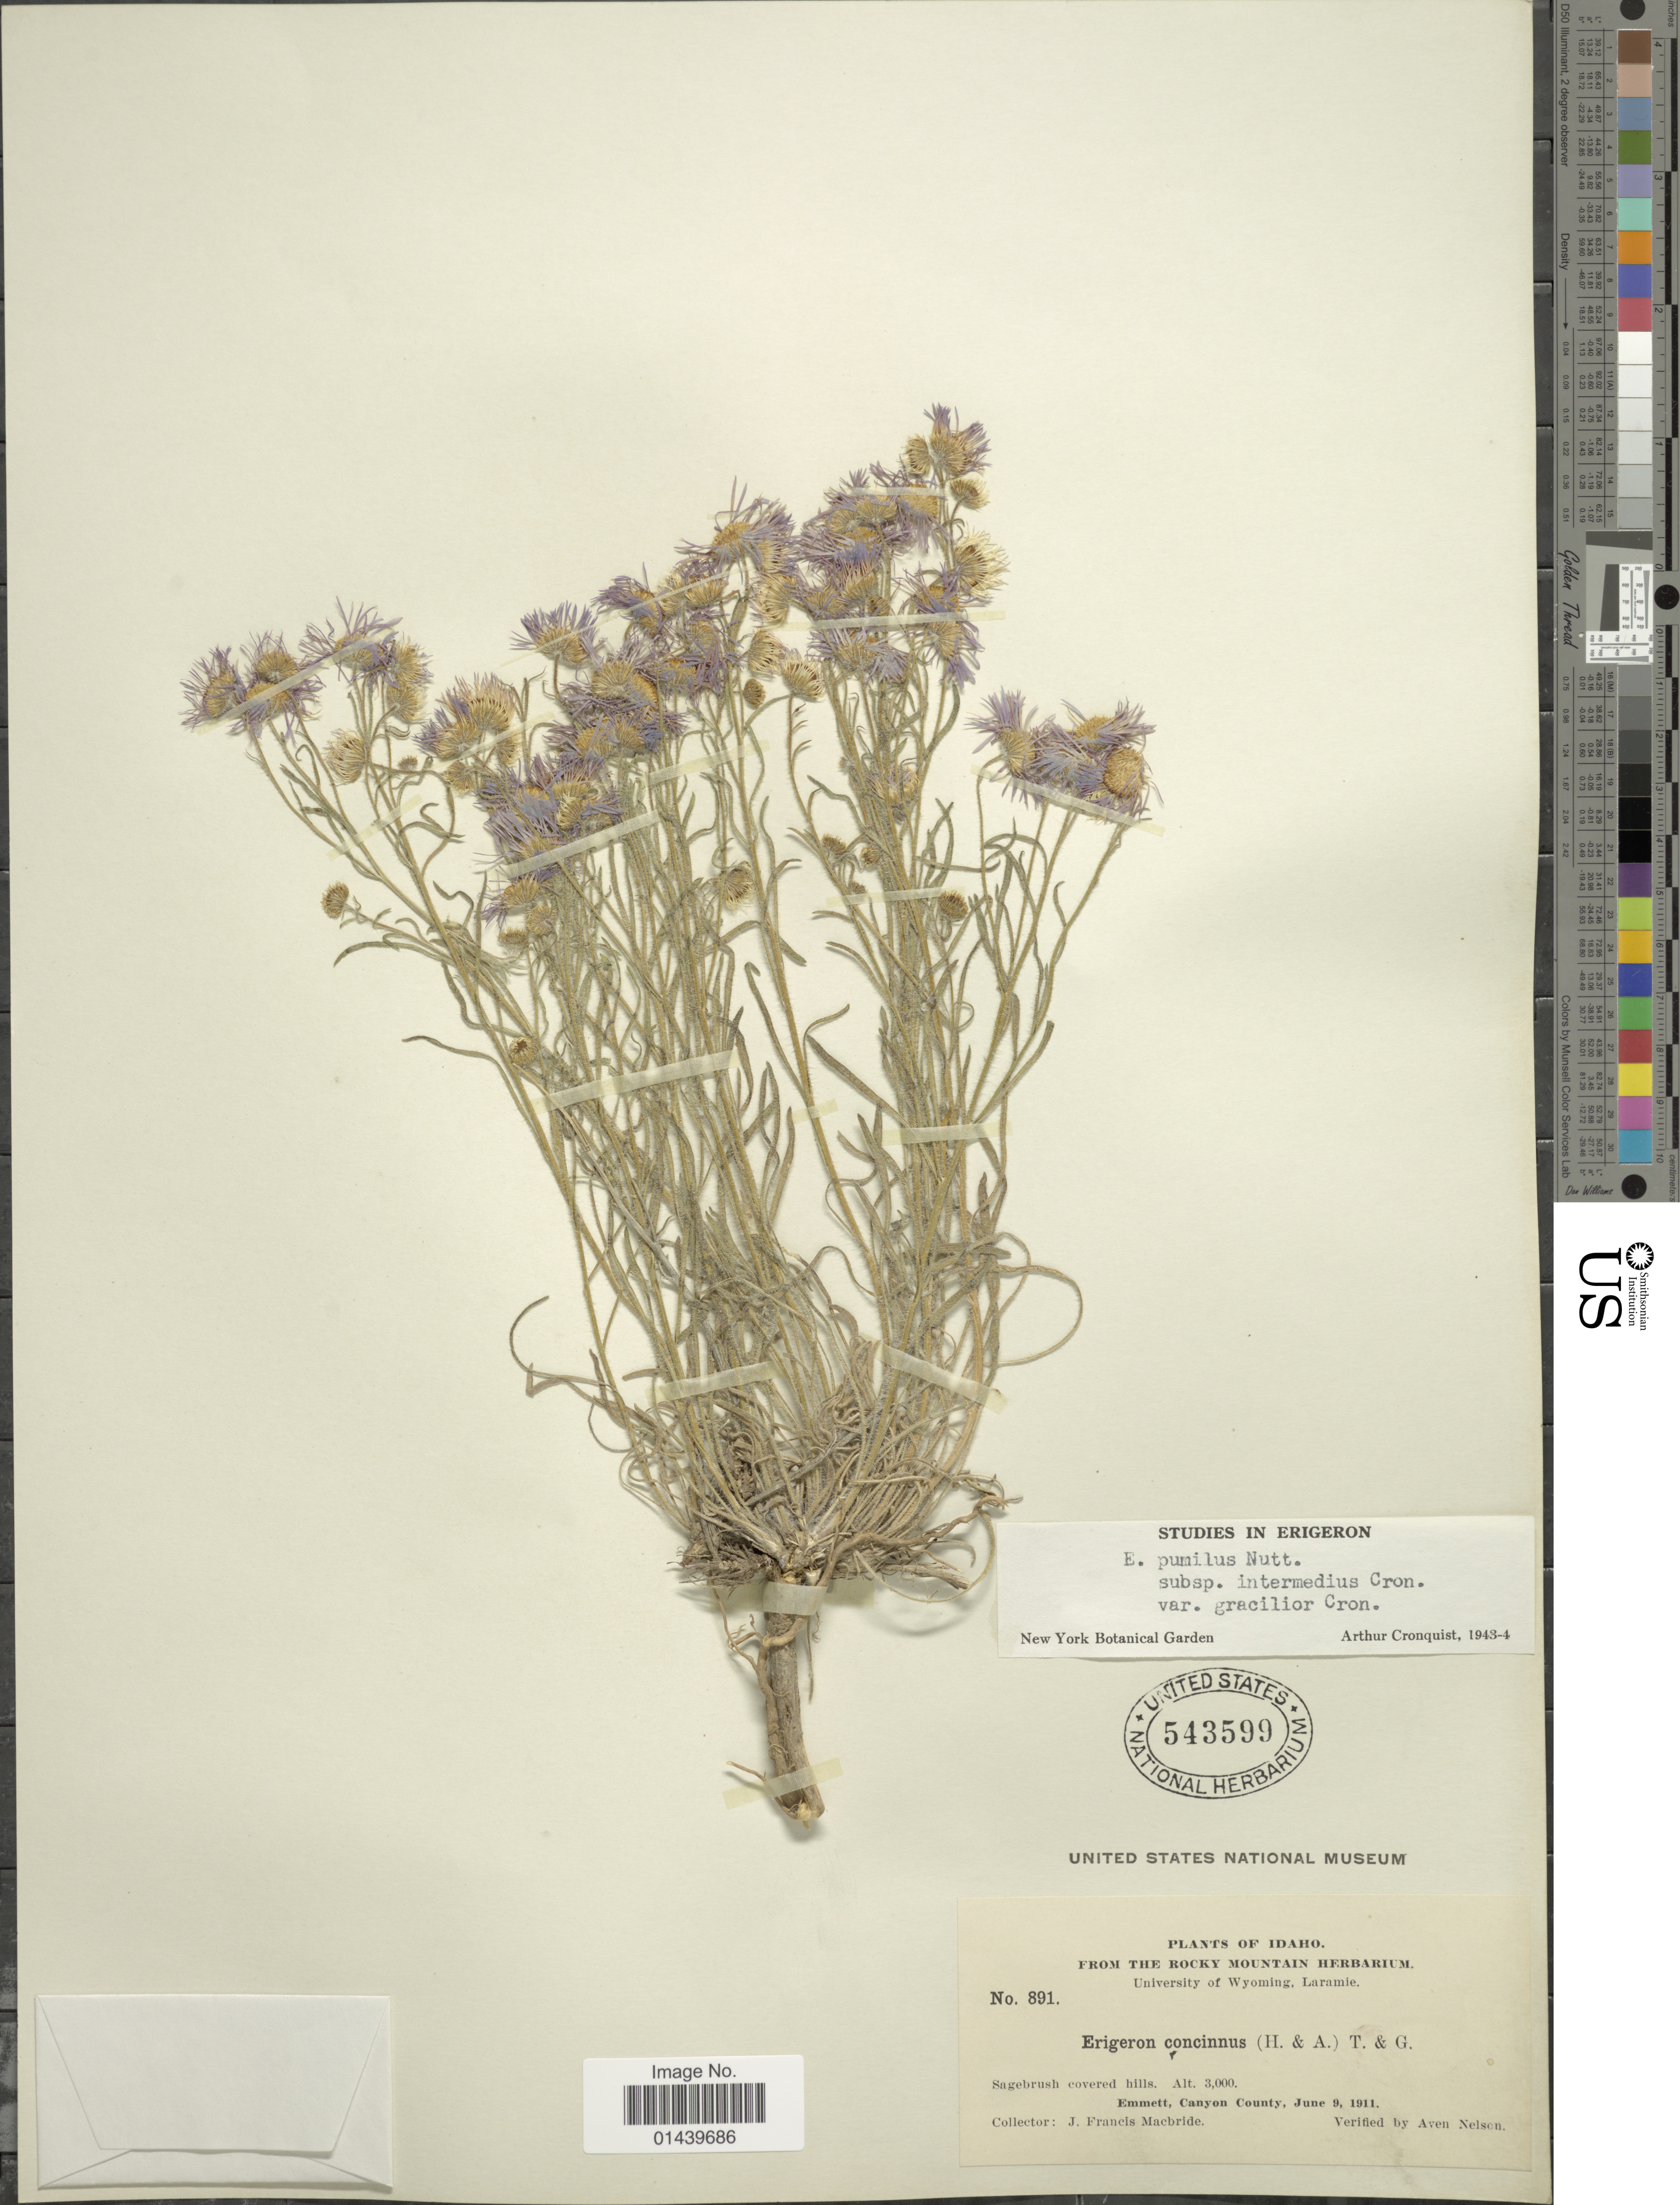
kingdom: Plantae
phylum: Tracheophyta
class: Magnoliopsida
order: Asterales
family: Asteraceae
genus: Erigeron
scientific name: Erigeron pumilus var. gracilior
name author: Cronq.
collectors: J. F. Macbride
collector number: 891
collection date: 1911-06-09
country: United States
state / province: Idaho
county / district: Canyon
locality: Emmett. Sagebush covered hills.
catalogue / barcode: US 543599